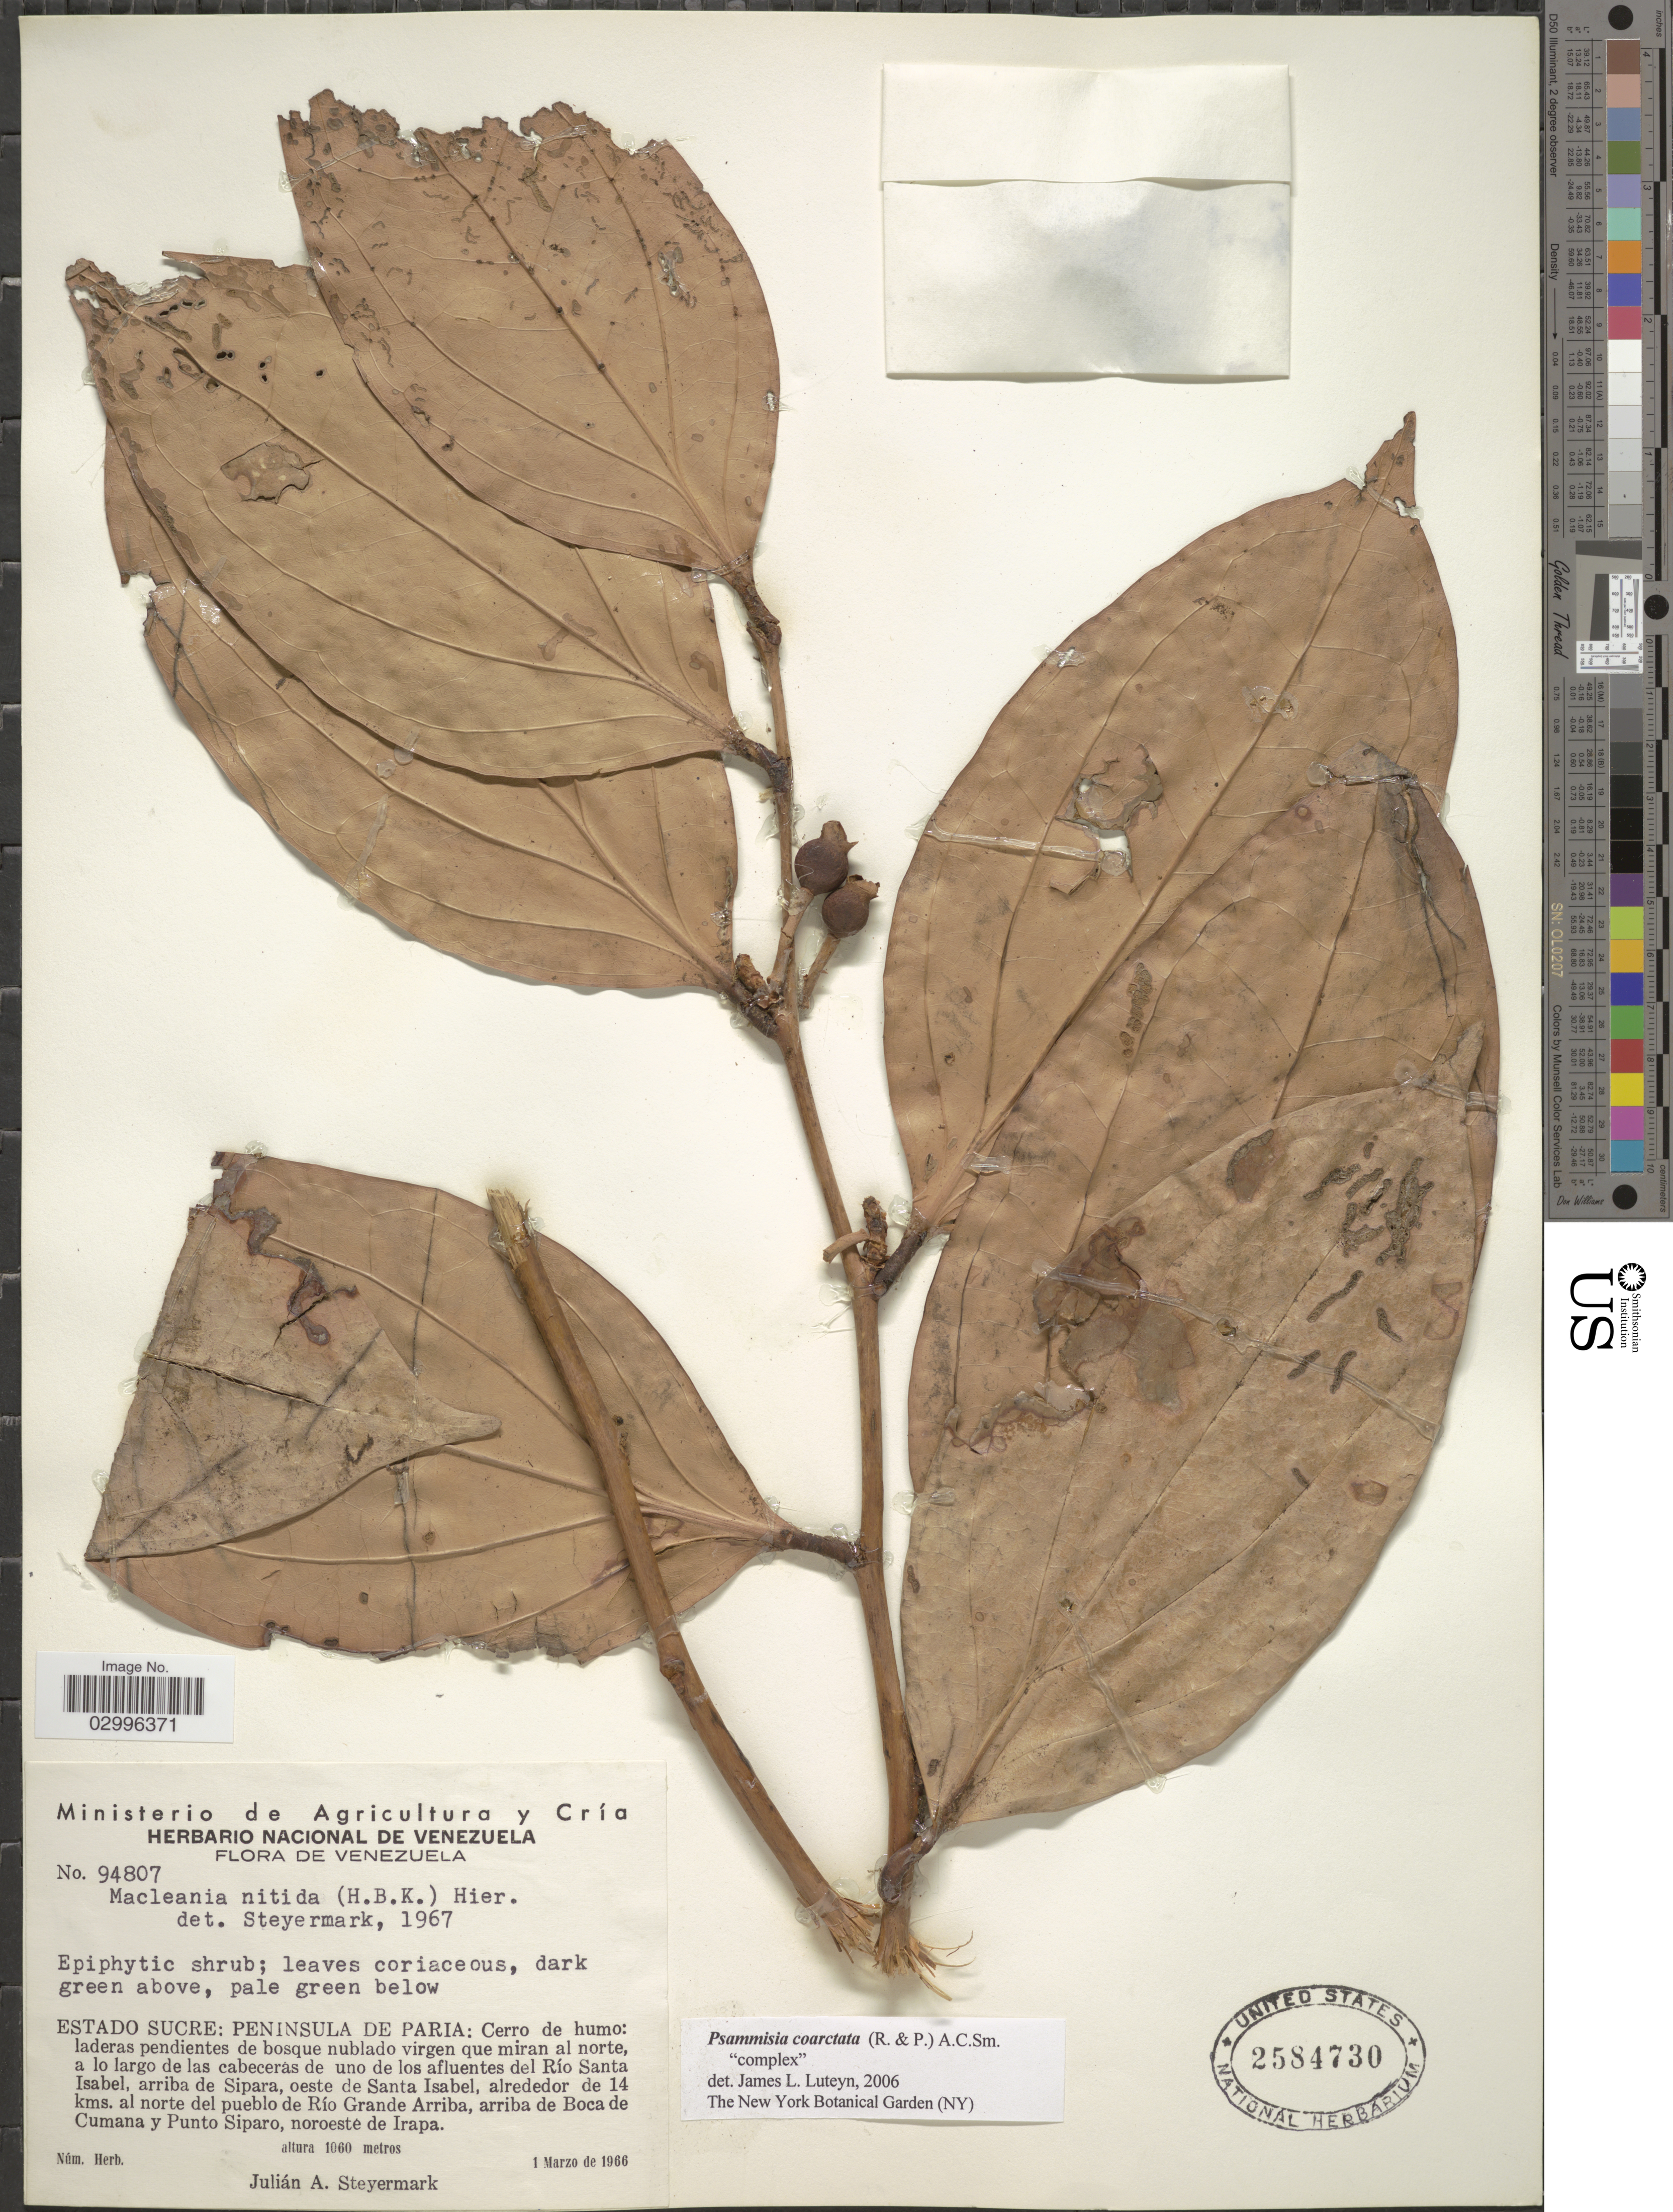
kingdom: Plantae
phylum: Tracheophyta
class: Magnoliopsida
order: Ericales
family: Ericaceae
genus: Psammisia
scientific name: Psammisia coarctata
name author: (Ruiz & Pav.) A.C. Sm.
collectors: J. Steyermark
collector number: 94807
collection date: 1966-03-01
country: Venezuela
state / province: Sucre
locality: Peninsula de Paria: Cerro de humo: laderas pendientes de bosque nublado virgen que miran al norte, a lo largo de la cabecerás de uno de los afluentes del Río Santa Isabel, arriba de Sipara, oeste de Santa Isabel, alrededor de 14 kms. al norte del pueblo de Río Grande Arriba, arriba de Boca de Cumana y Punto Siparo, noroeste de Irapa.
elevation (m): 1060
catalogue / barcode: US 2584730